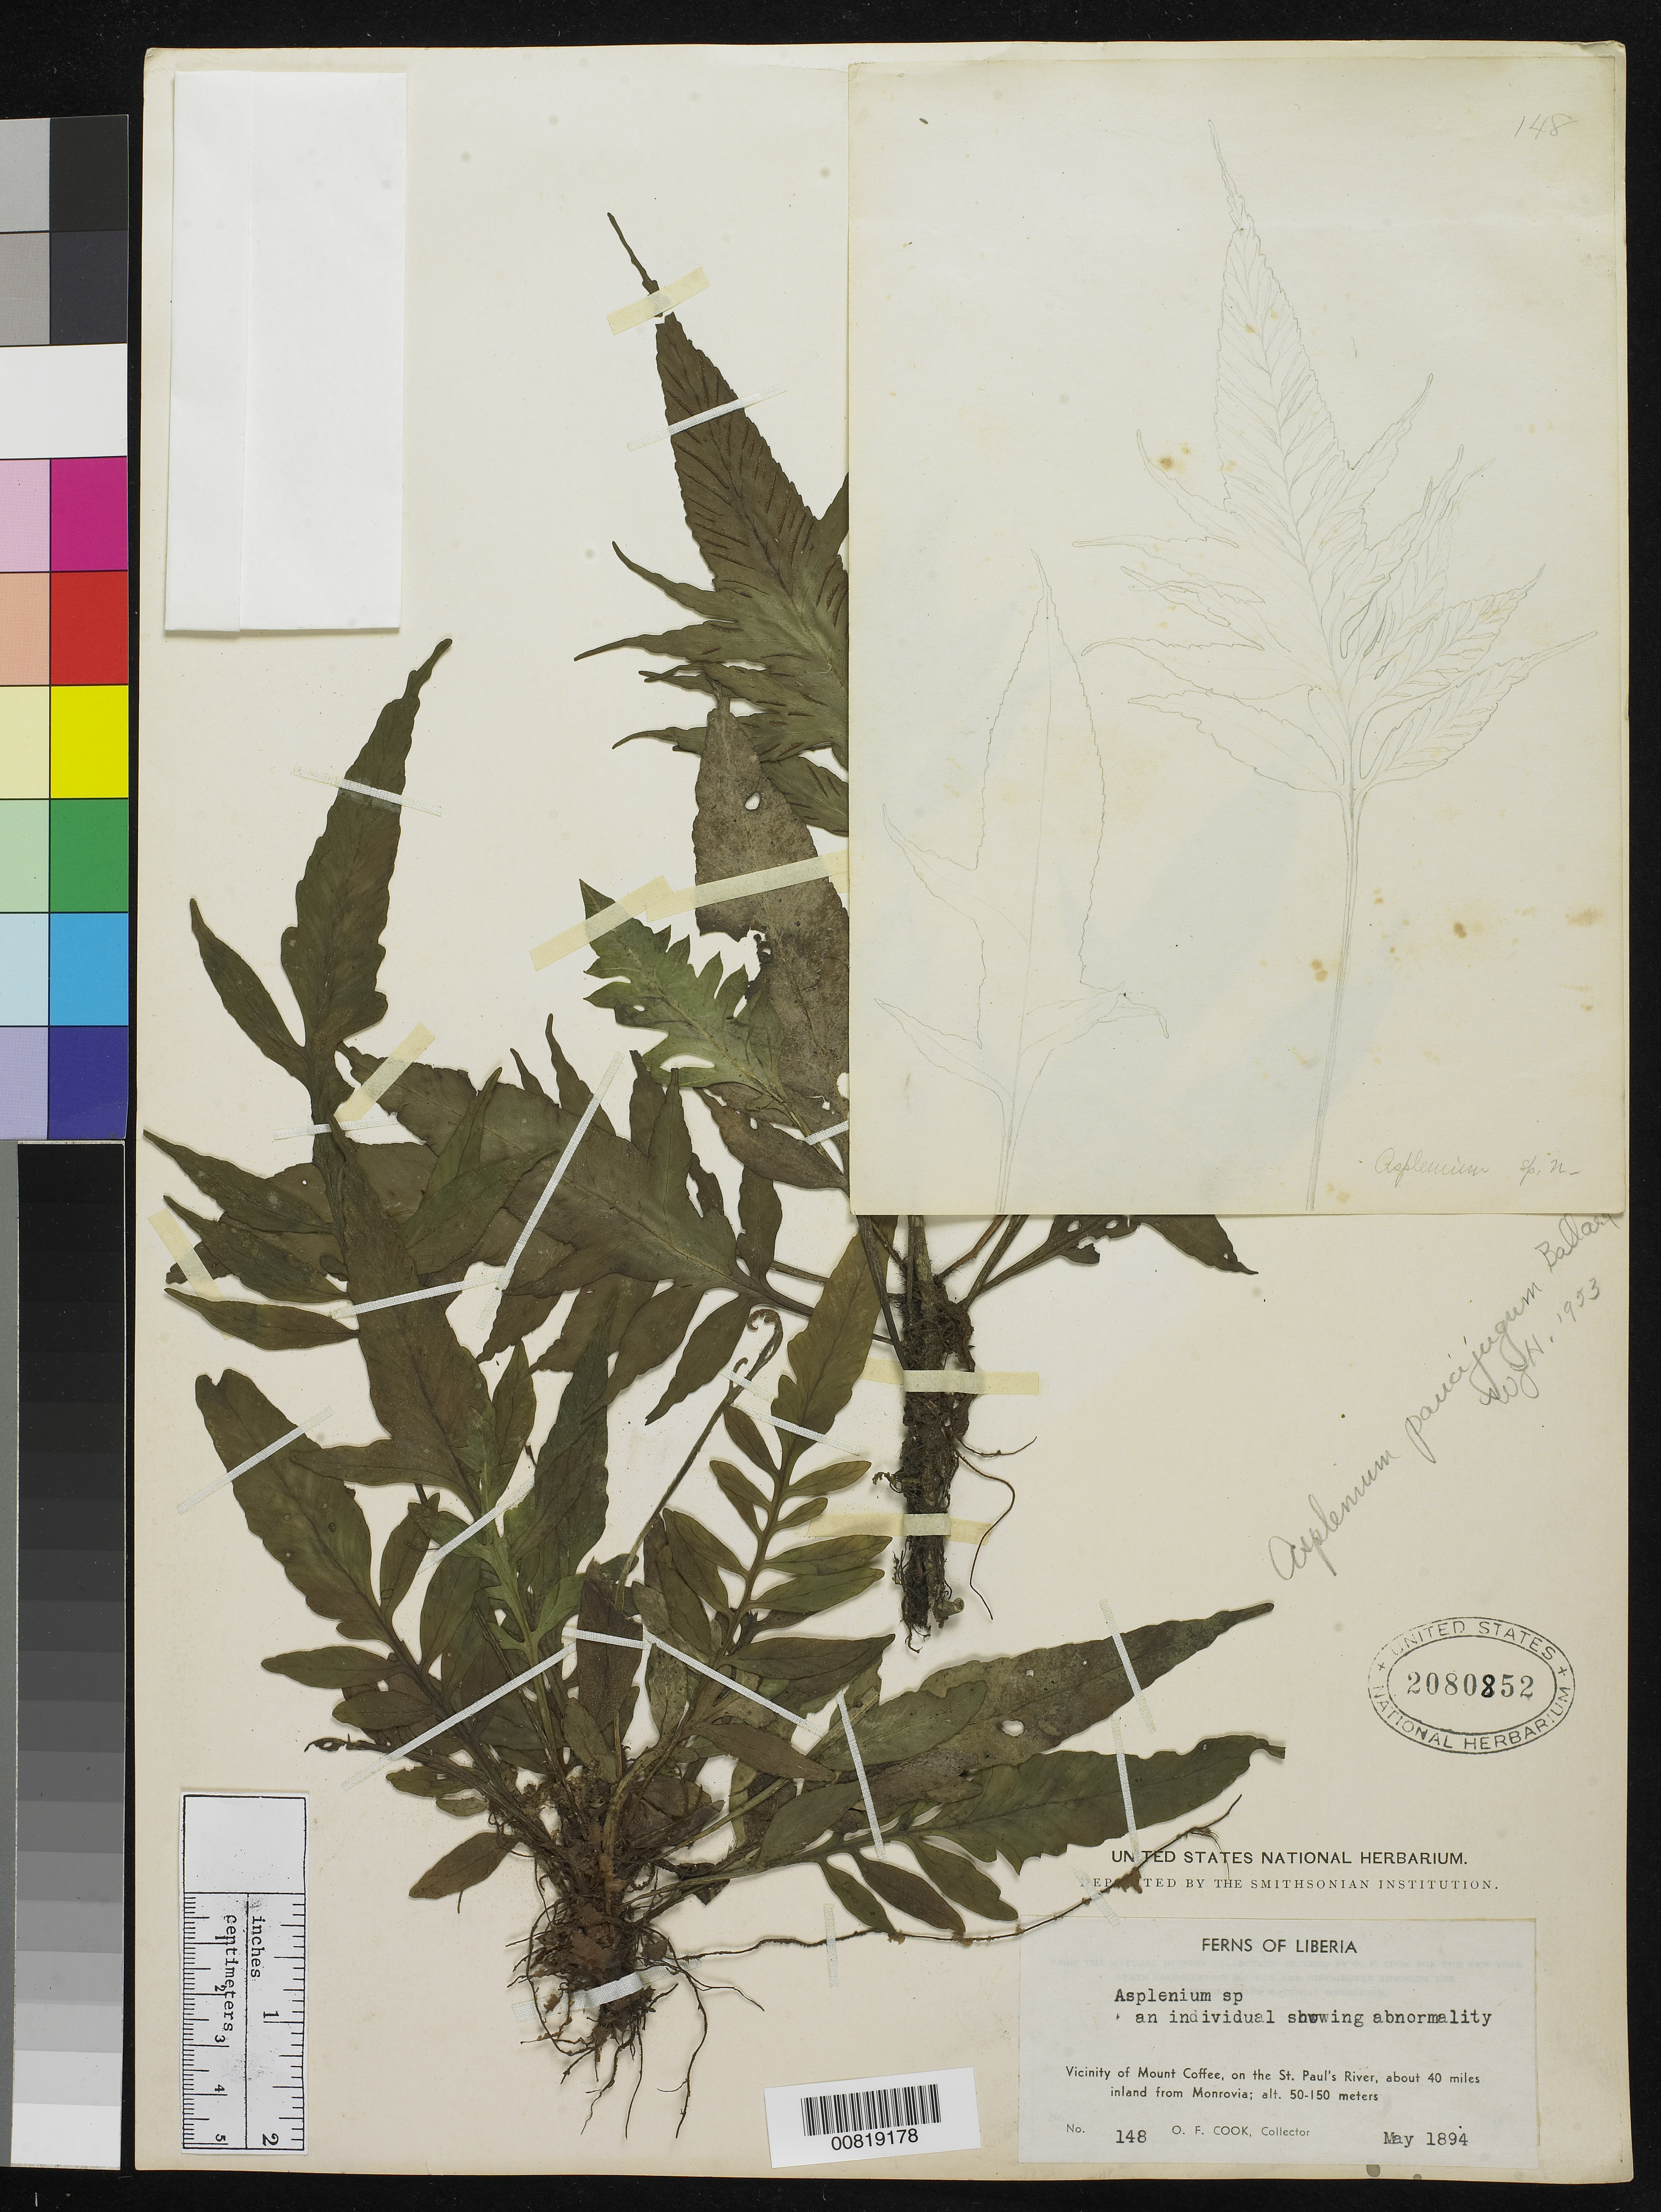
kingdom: Plantae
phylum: Tracheophyta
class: Polypodiopsida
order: Polypodiales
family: Aspleniaceae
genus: Asplenium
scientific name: Asplenium paucijugum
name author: Ballard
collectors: O. F. Cook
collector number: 148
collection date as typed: May 1894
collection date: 1894-05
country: Liberia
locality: Vicinity of Mount Coffee, on the St. Paul's River, about 40 miles from Monrovia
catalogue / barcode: US 2080852